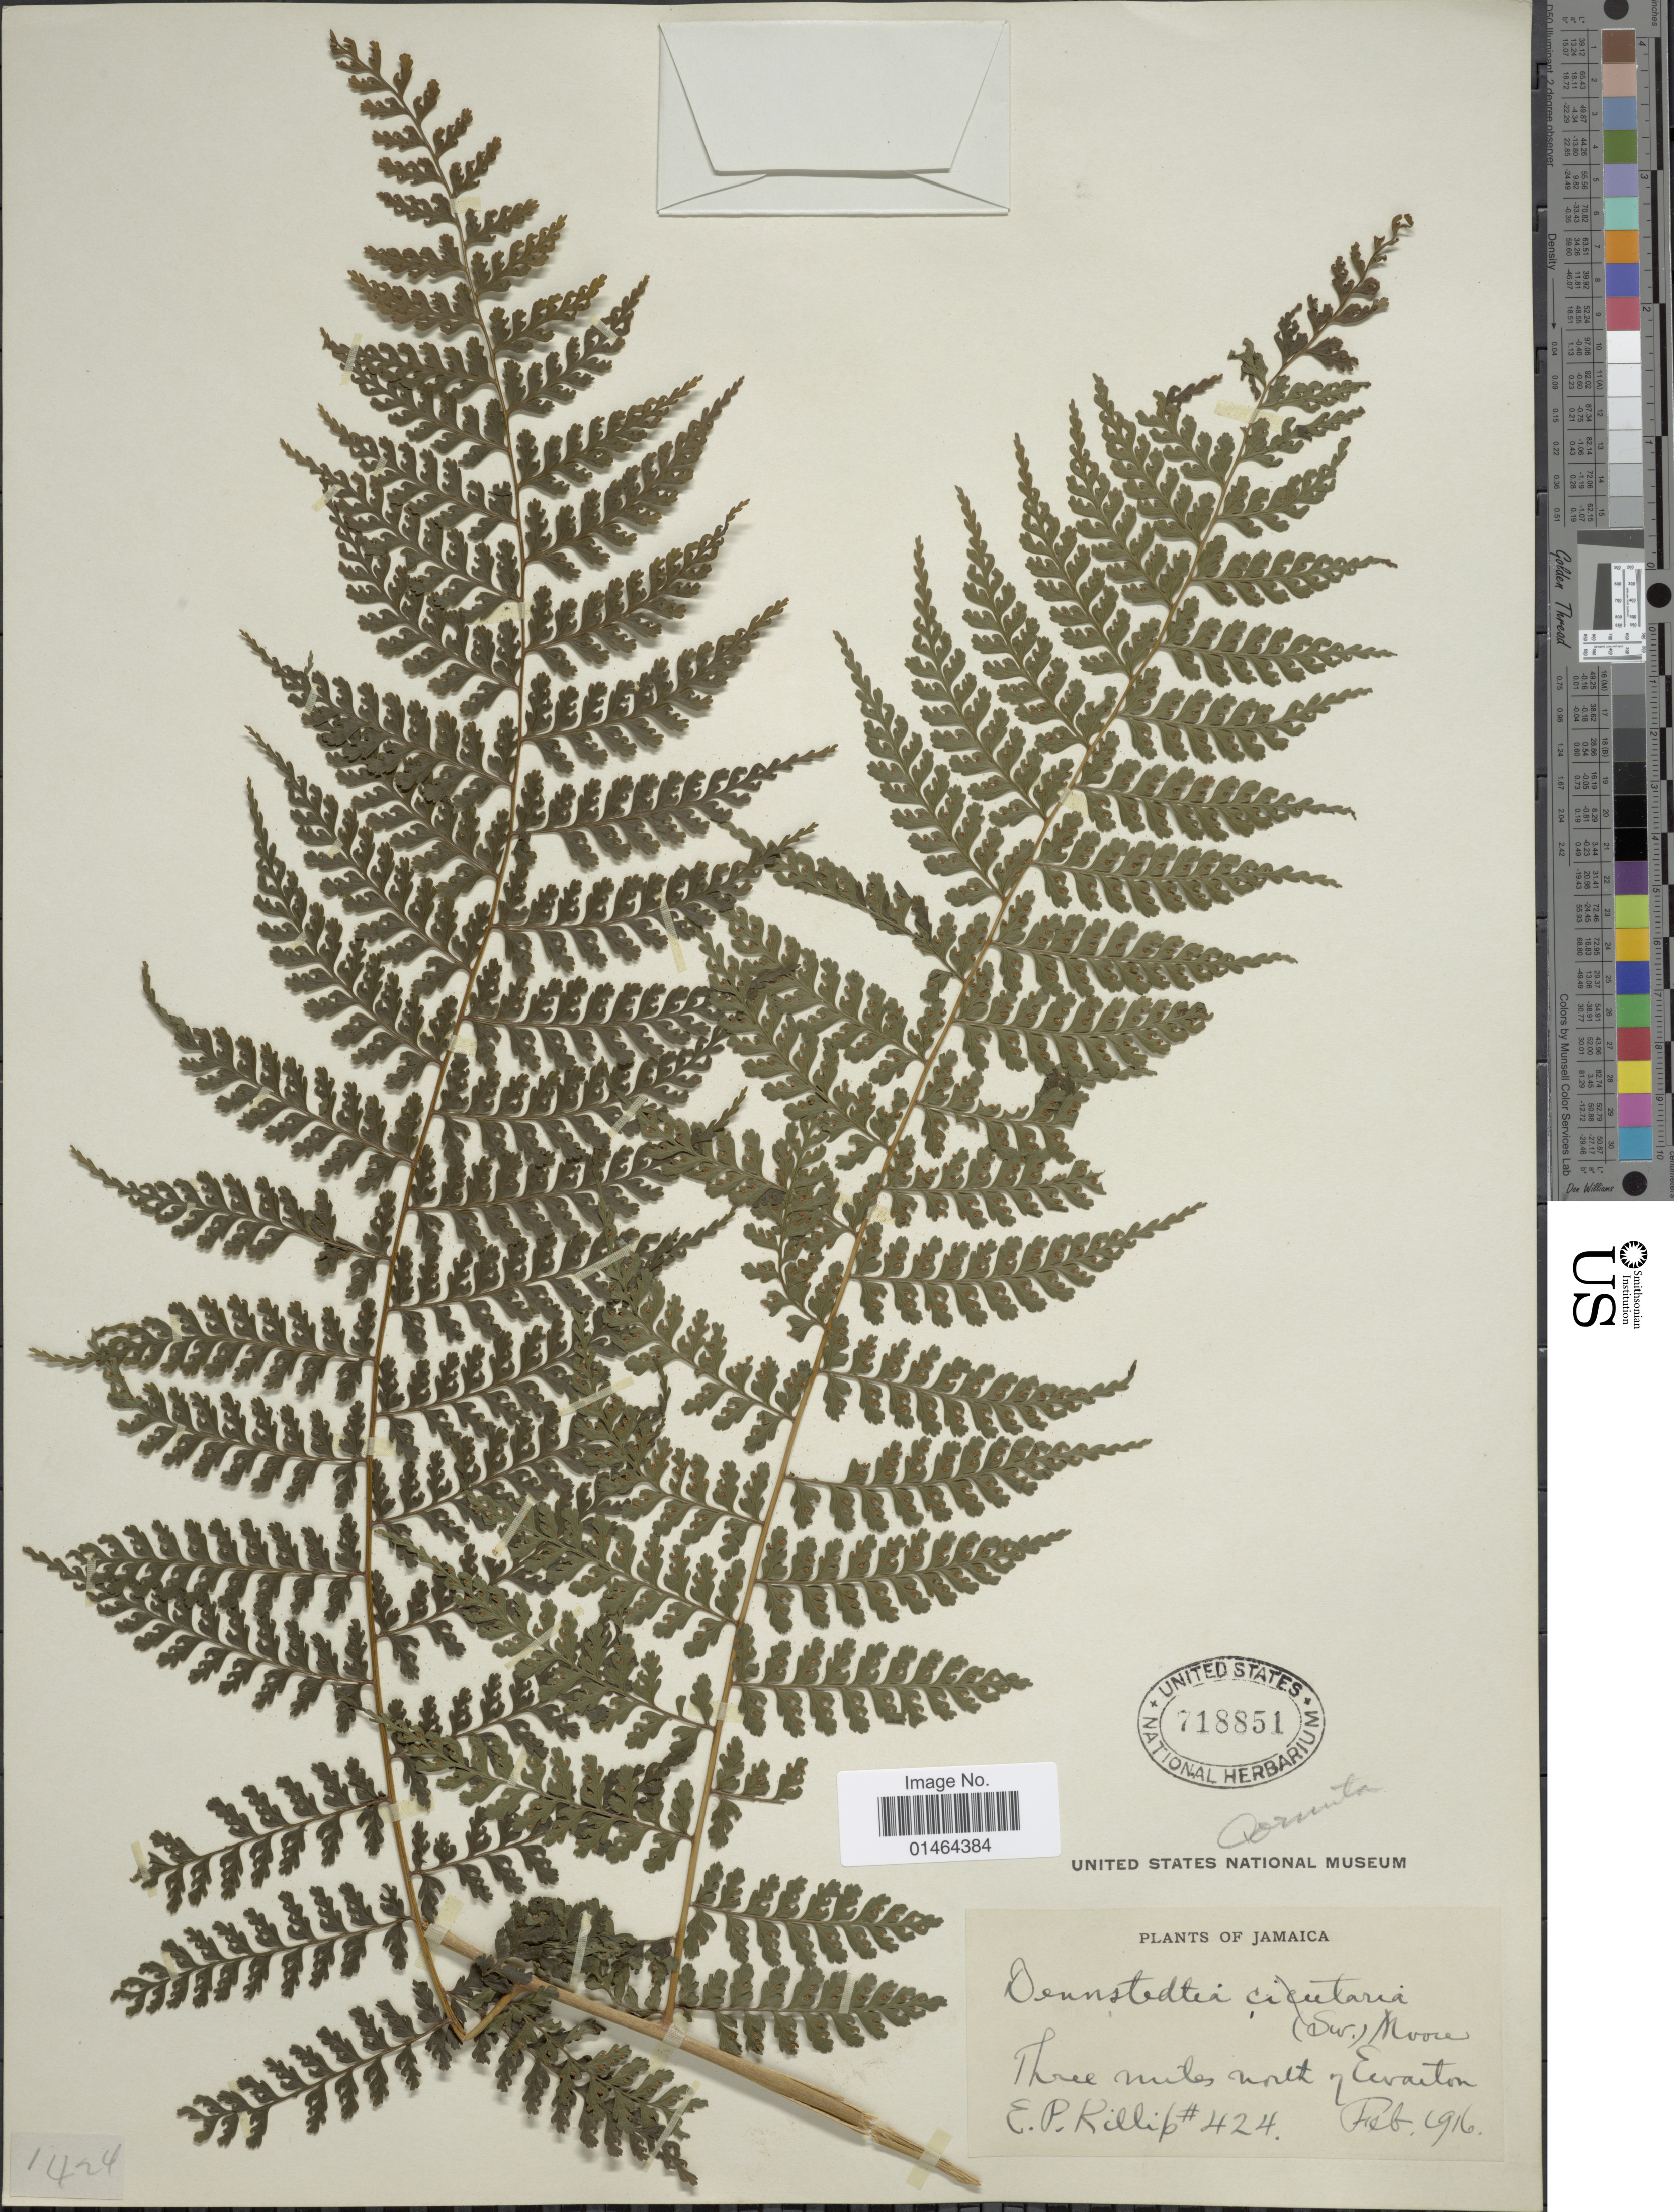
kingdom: Plantae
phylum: Tracheophyta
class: Polypodiopsida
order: Polypodiales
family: Dennstaedtiaceae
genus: Dennstaedtia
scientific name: Dennstaedtia cornuta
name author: (Kaulf.) Mett.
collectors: E. P. Killip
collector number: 424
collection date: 1916-02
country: Jamaica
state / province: Saint Catherine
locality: Three miles north of Ewarton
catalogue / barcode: US 718851